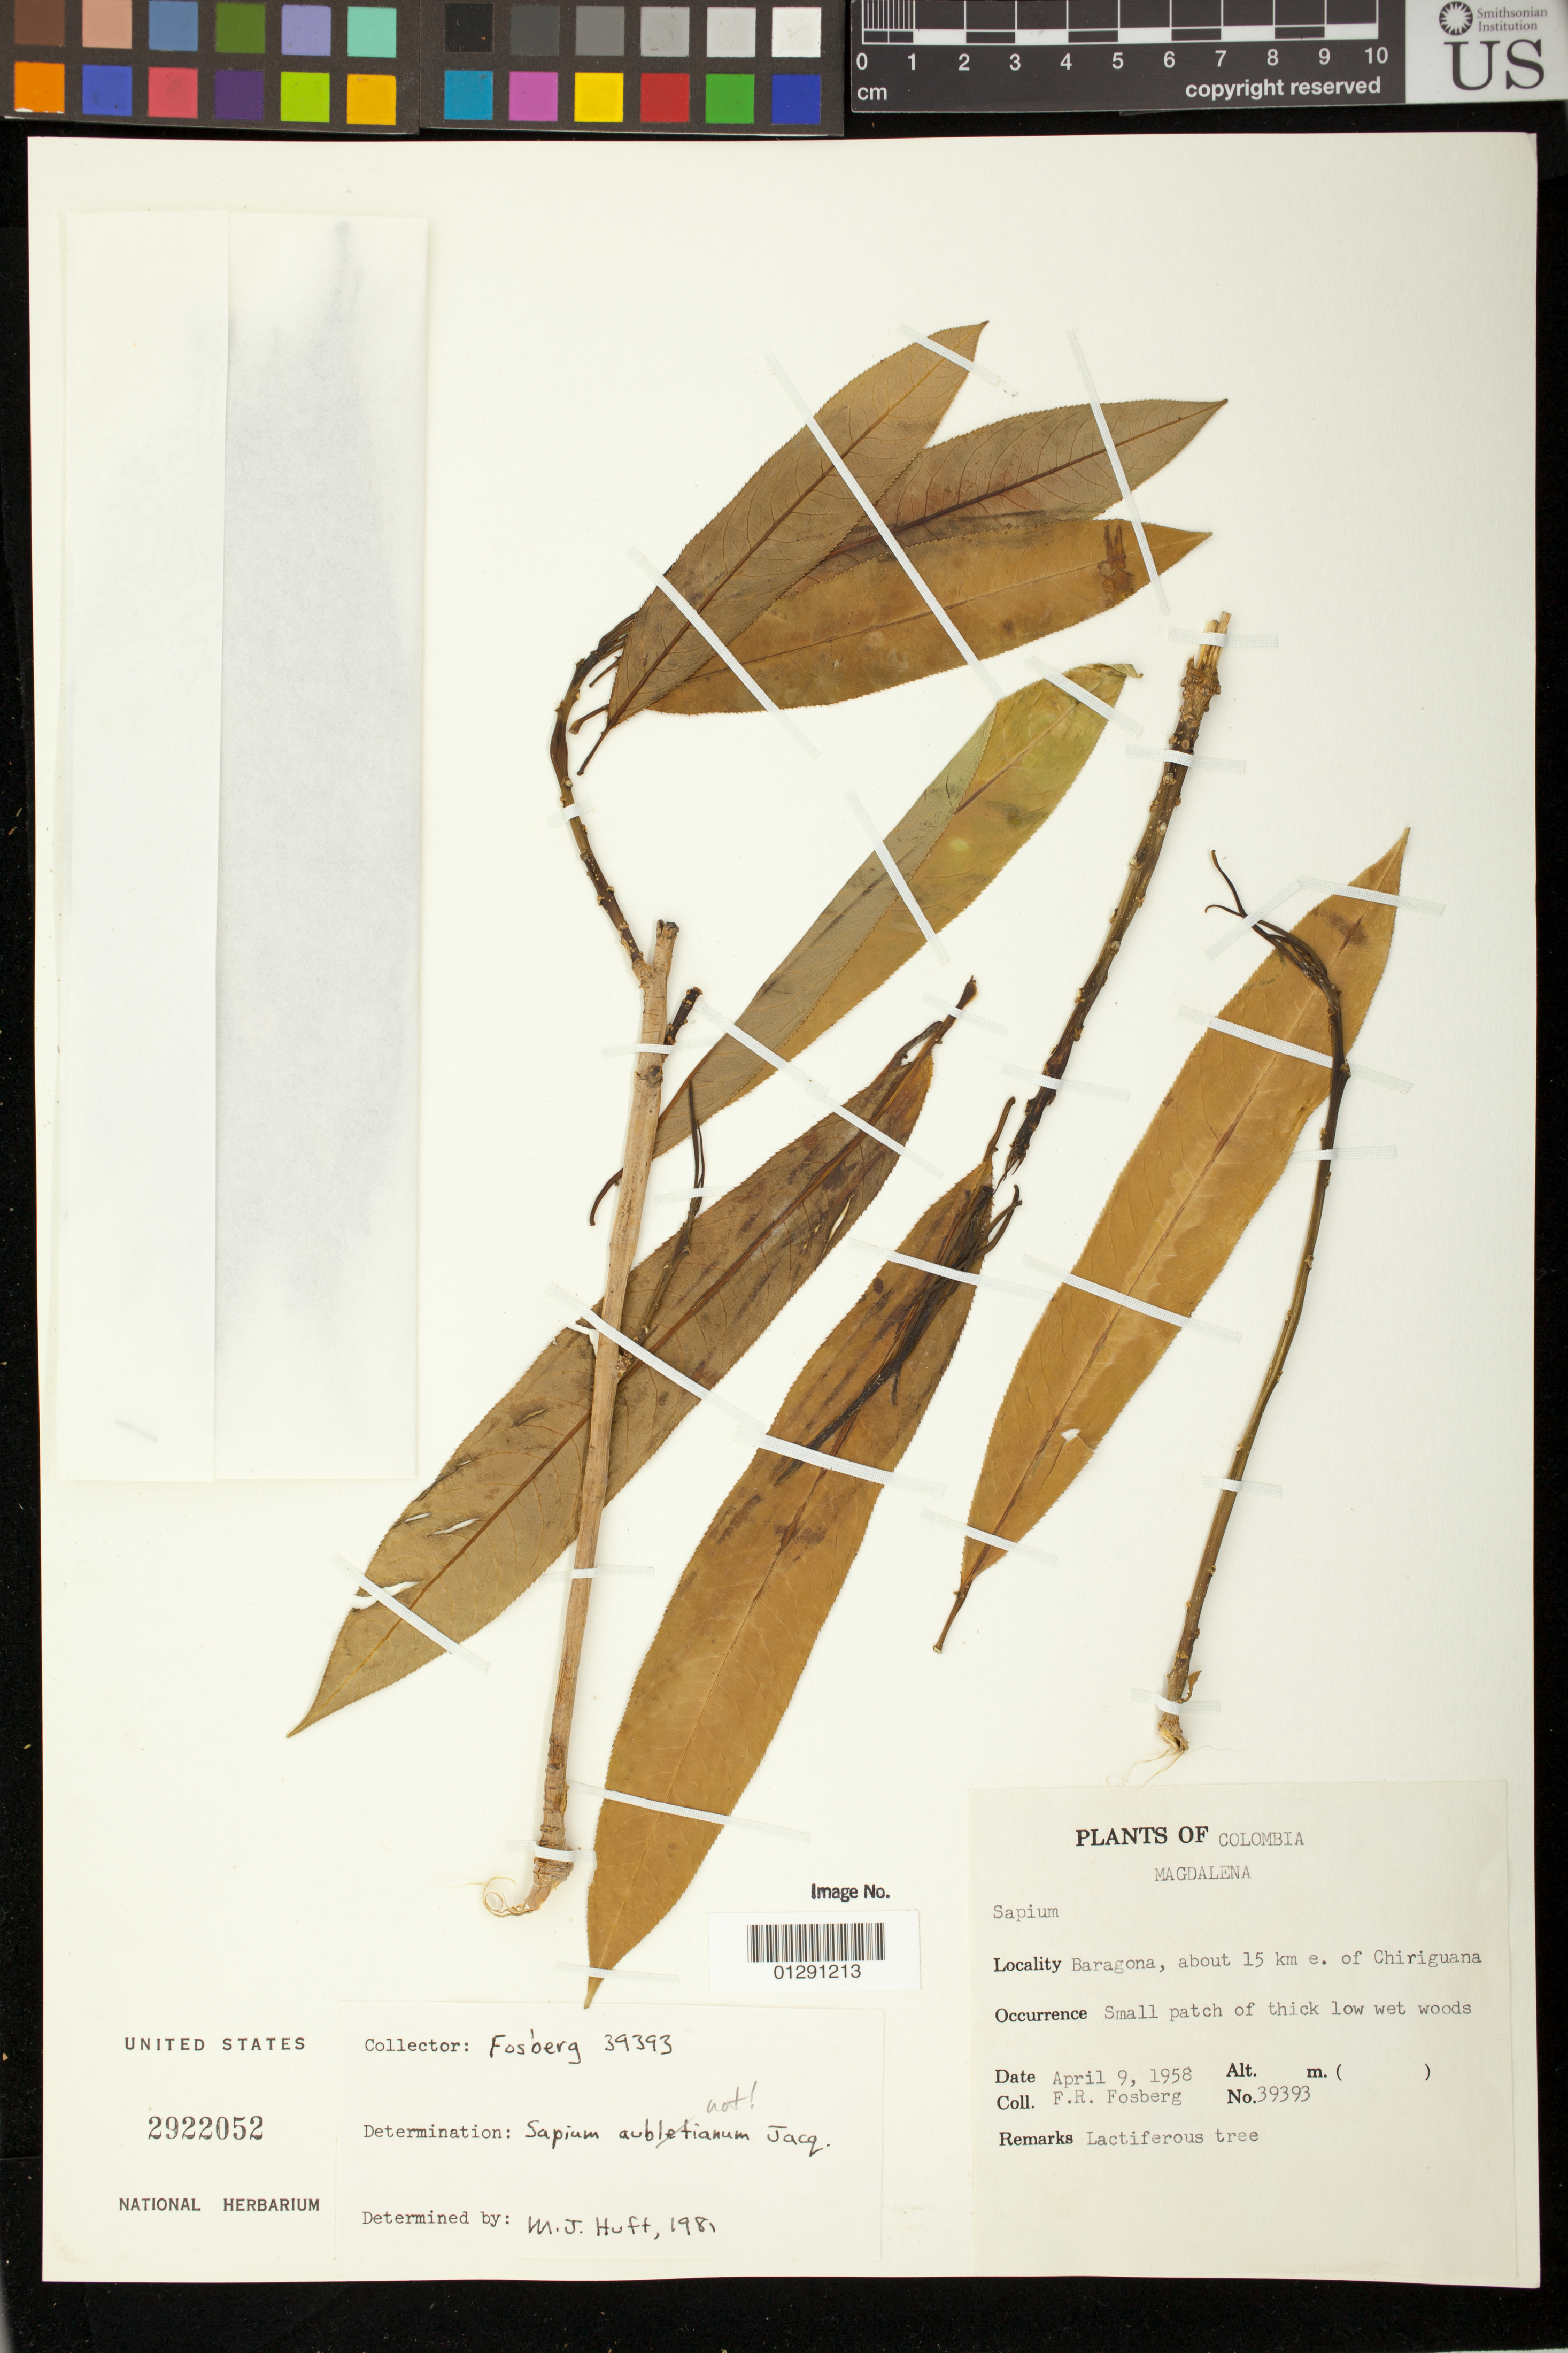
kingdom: Plantae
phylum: Tracheophyta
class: Magnoliopsida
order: Malpighiales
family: Euphorbiaceae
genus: Sapium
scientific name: Sapium glandulatum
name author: (Vell.) Pax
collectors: F. R. Fosberg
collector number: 39393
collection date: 1958-04-09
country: Colombia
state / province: Magdalena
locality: Small patch of thick low wet woods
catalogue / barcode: US 2922052